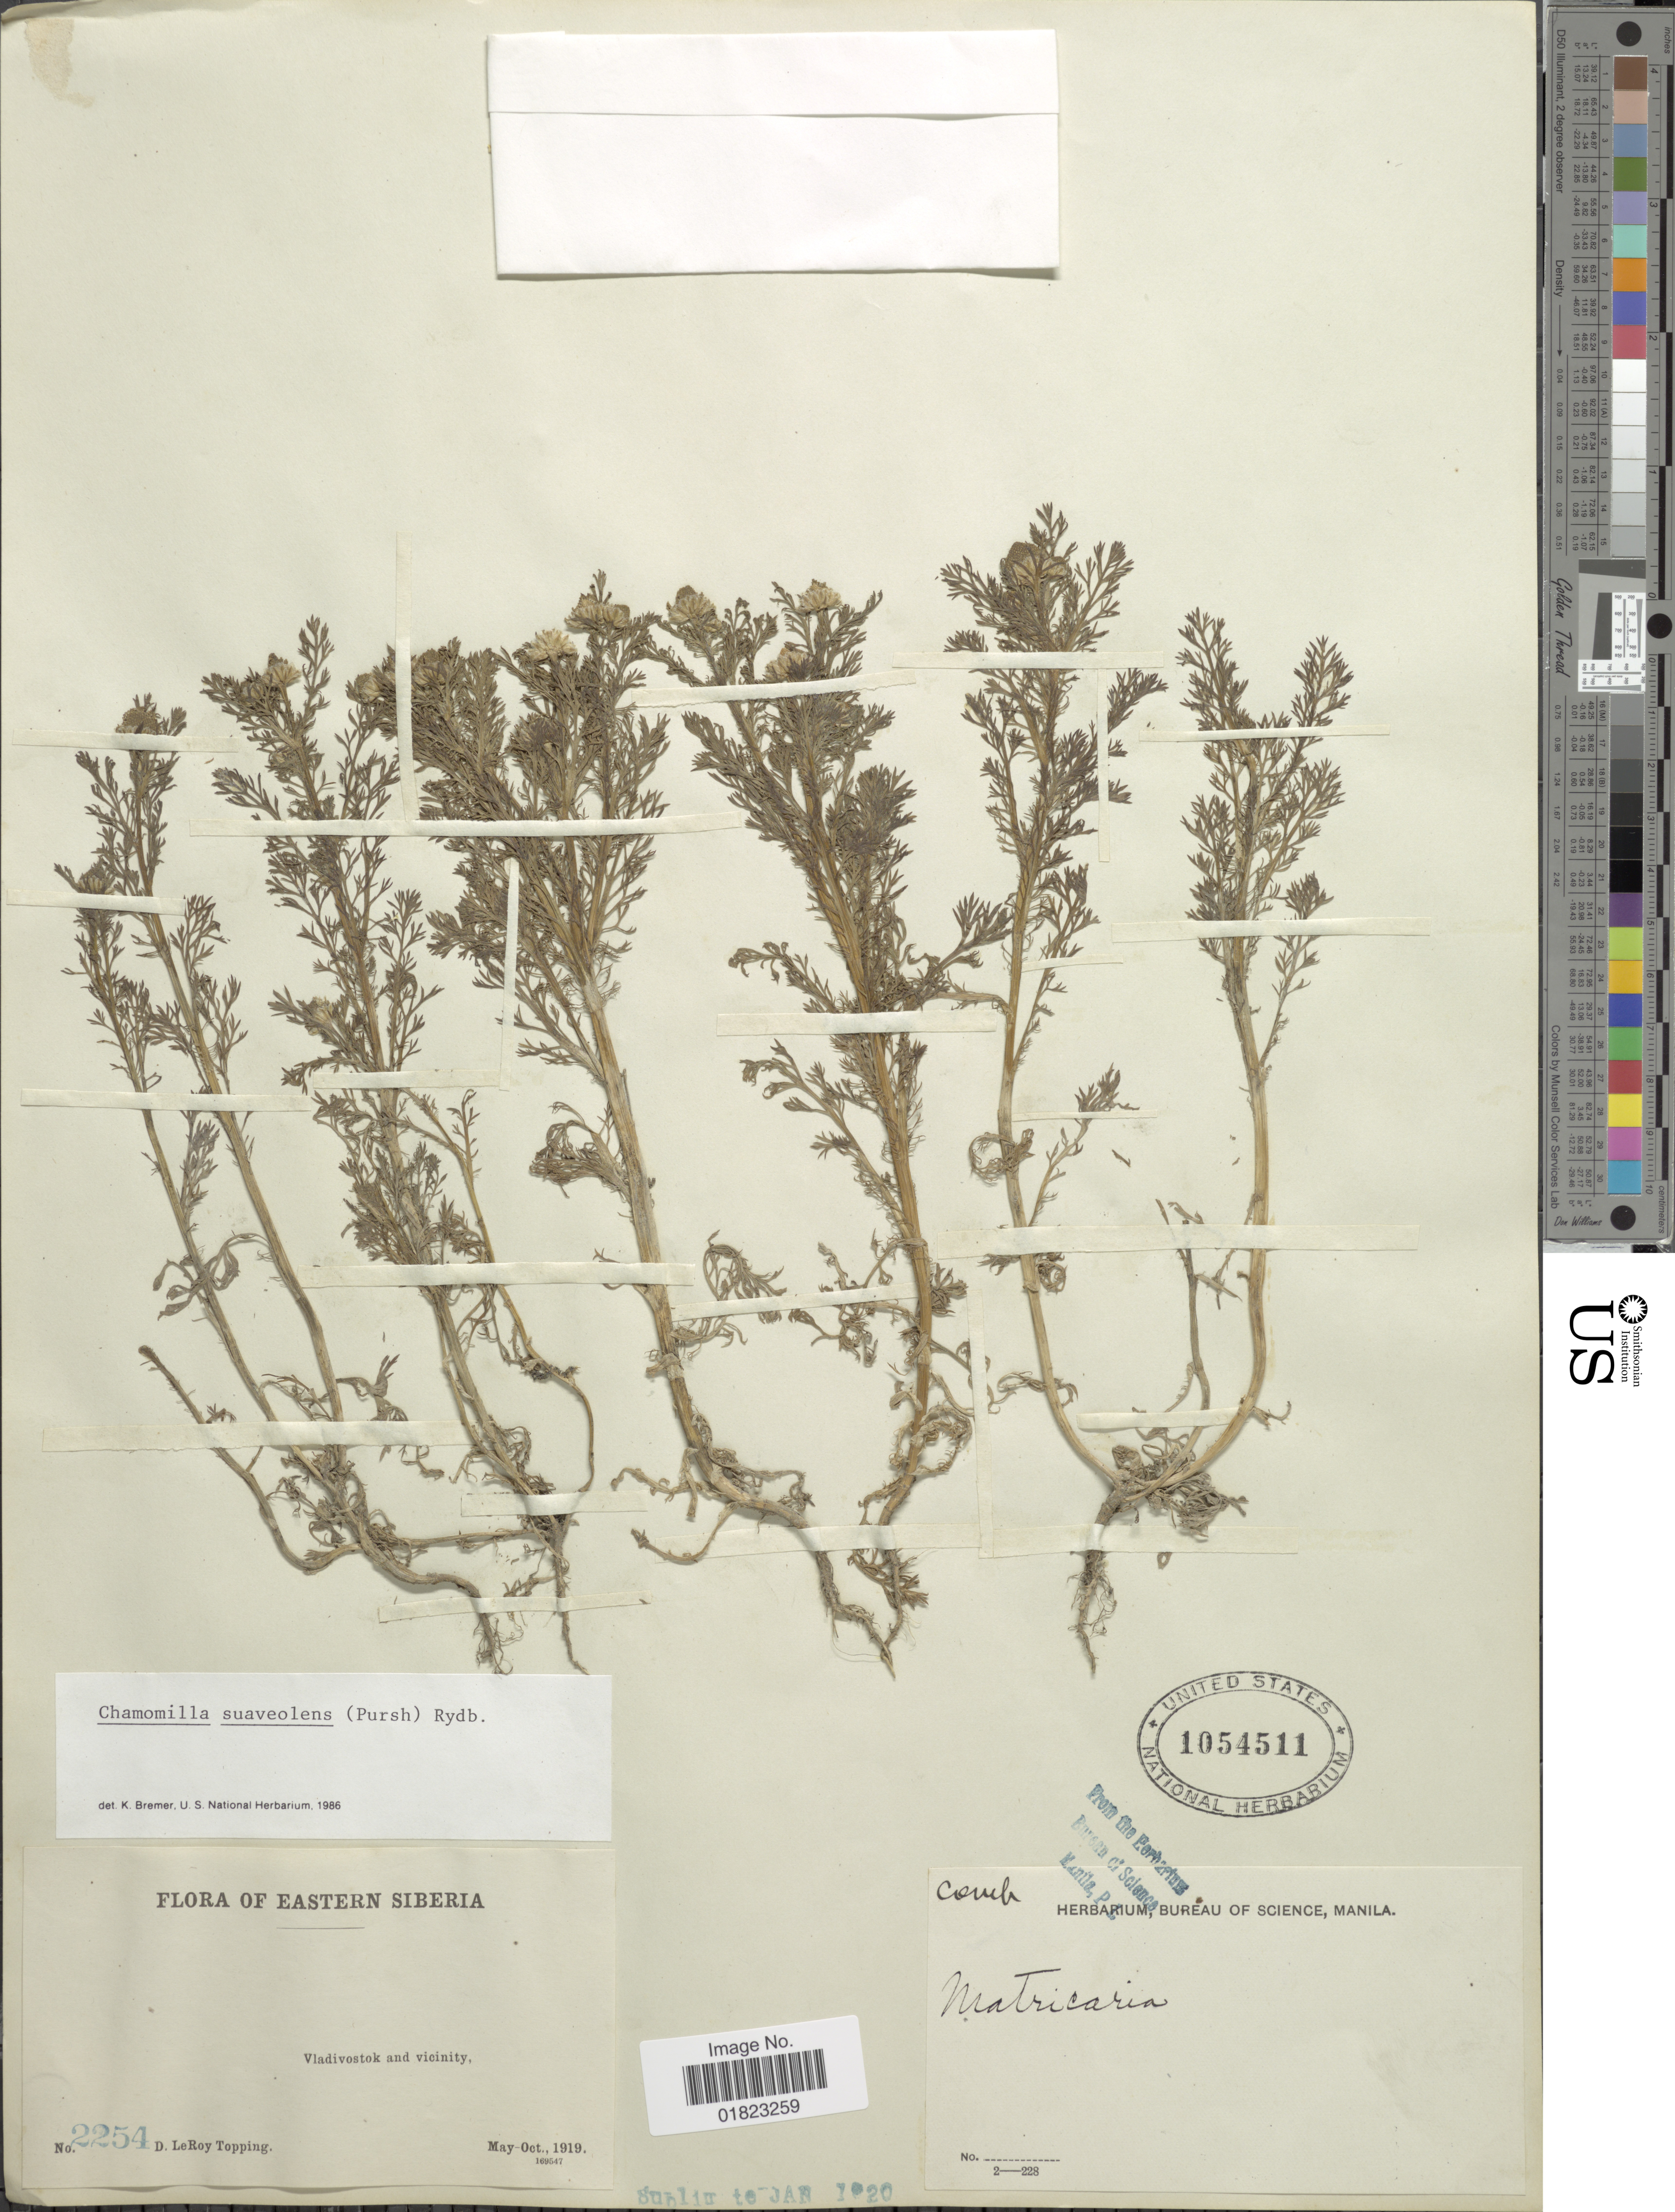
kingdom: Plantae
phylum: Tracheophyta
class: Magnoliopsida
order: Asterales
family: Asteraceae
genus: Matricaria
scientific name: Matricaria matricarioides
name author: (Less.) Porter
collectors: D. L. Topping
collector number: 2254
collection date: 1919-05/1919-10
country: Russian Federation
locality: Eastern Siberia. Vladivostok and vicinity.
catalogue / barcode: US 1054511